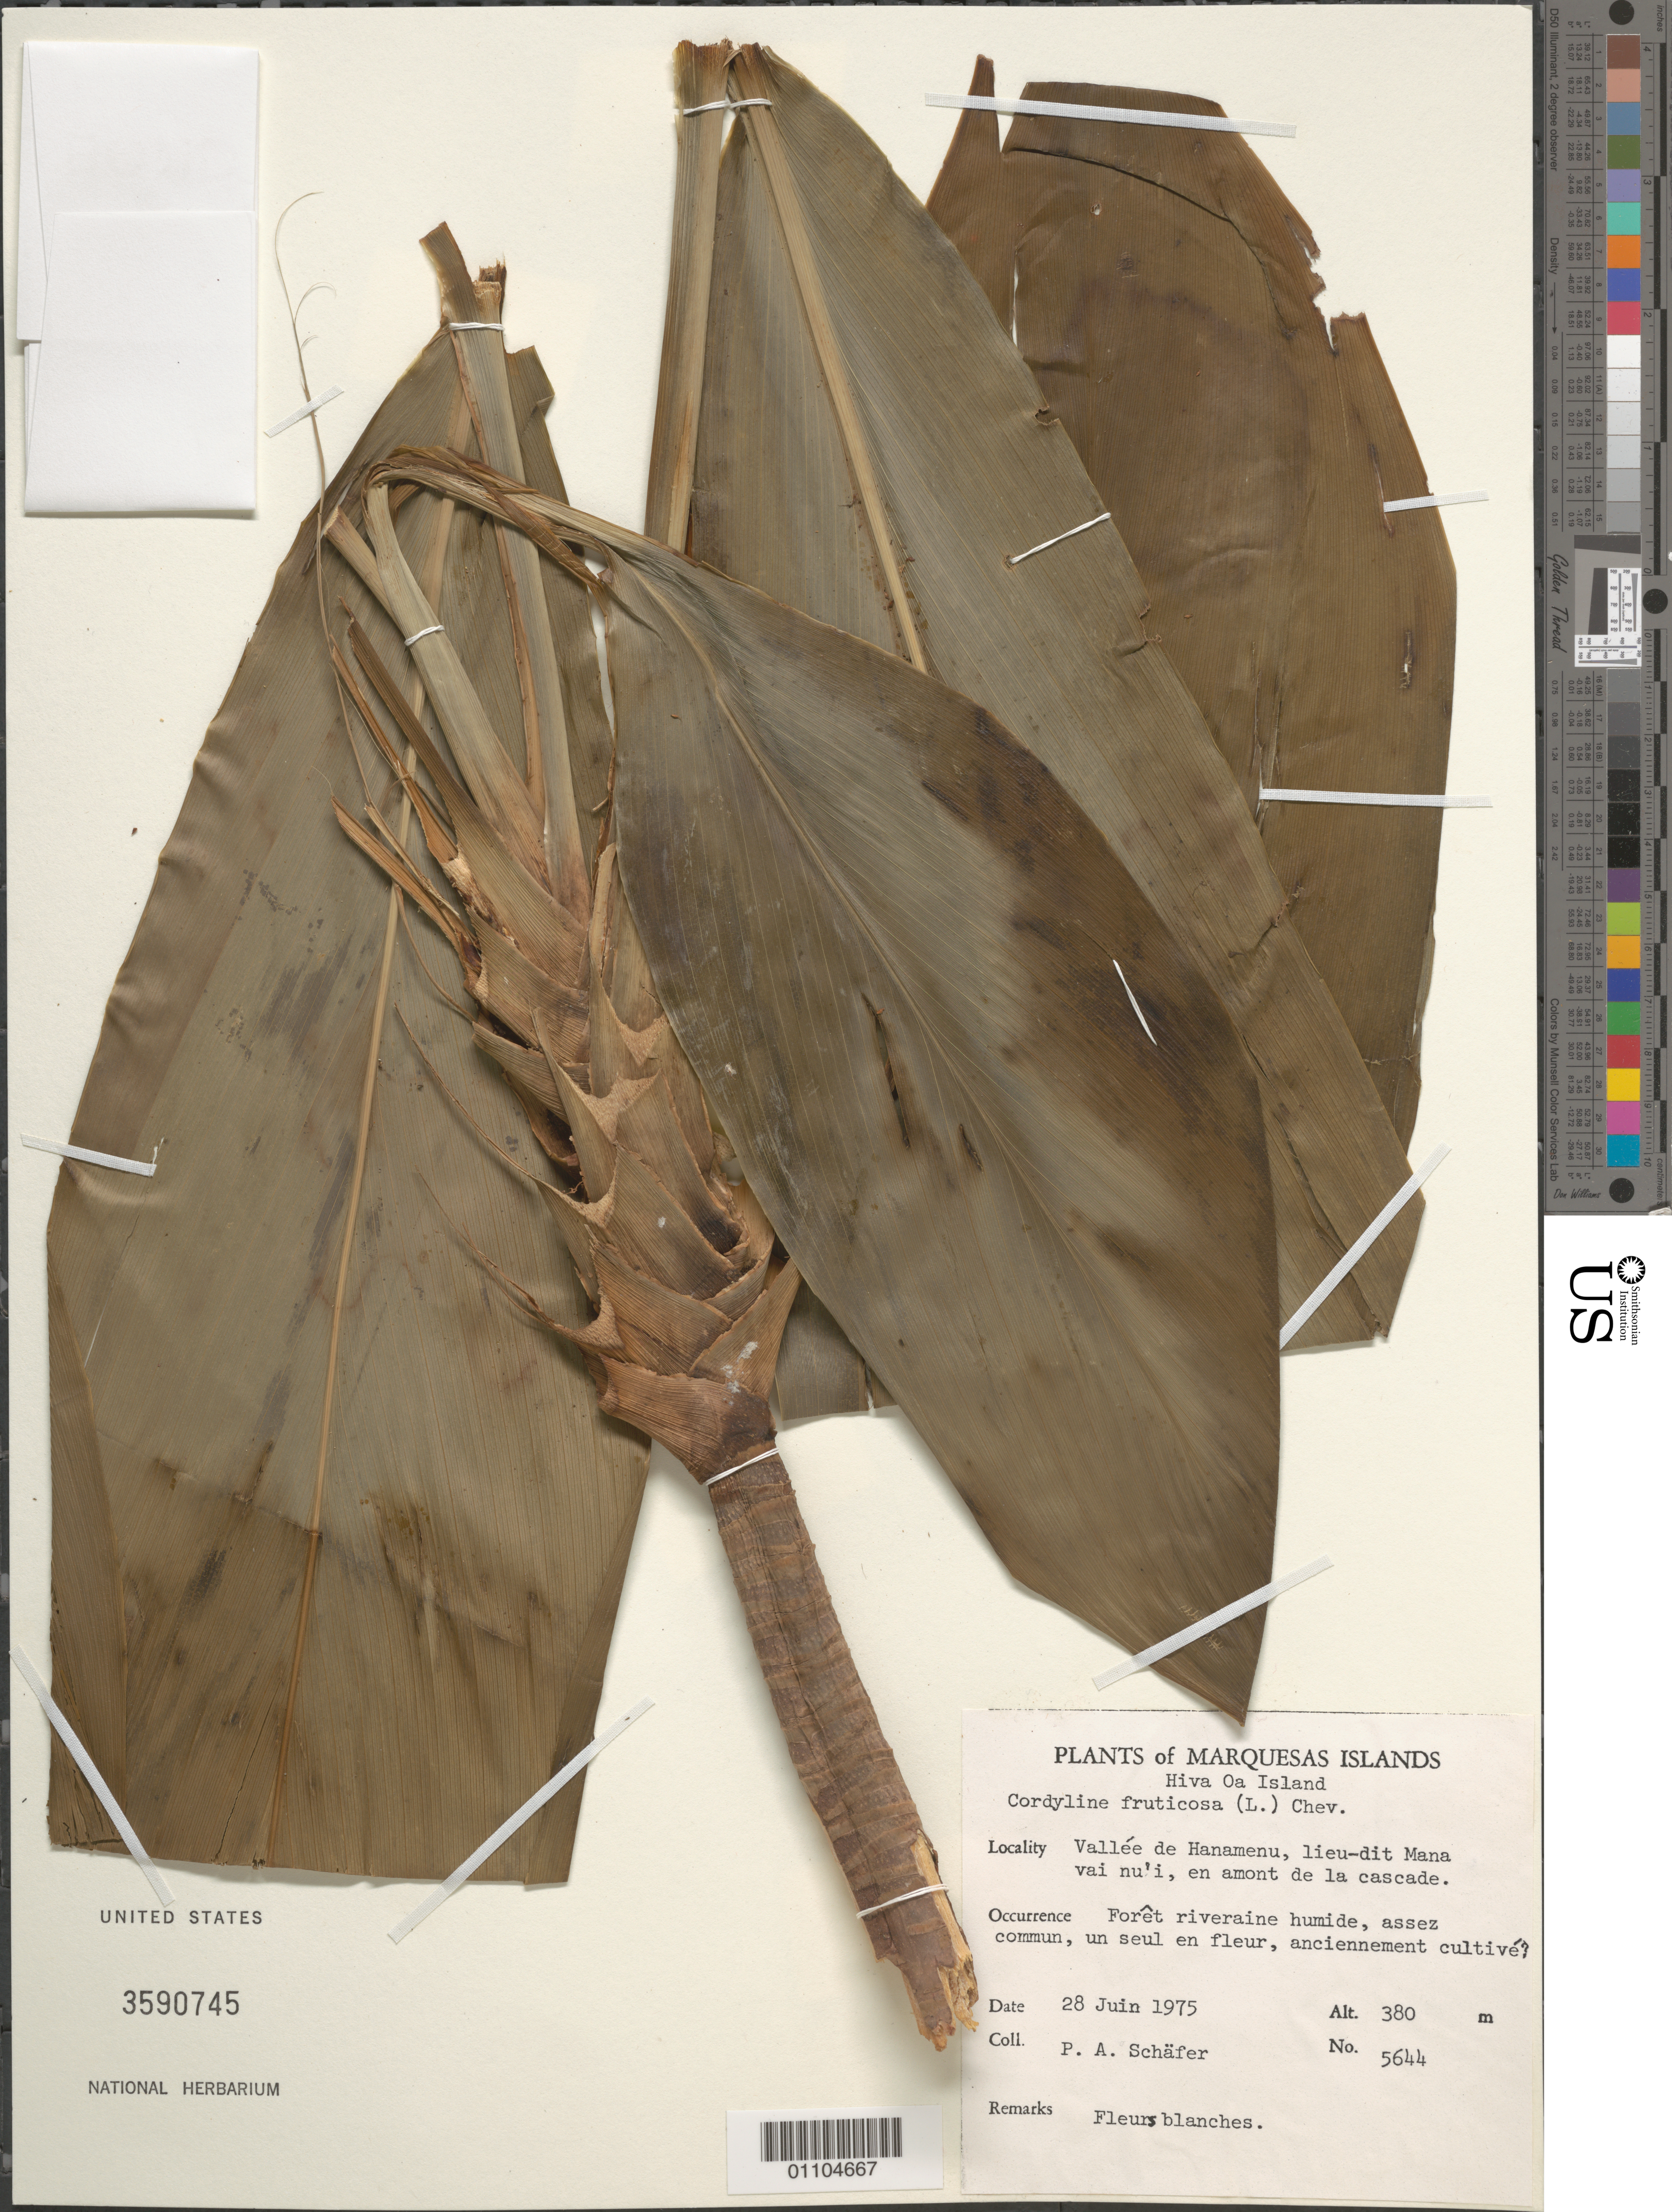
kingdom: Plantae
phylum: Tracheophyta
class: Liliopsida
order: Asparagales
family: Asparagaceae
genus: Cordyline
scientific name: Cordyline fruticosa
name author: (L.) A. Chev.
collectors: P. A. Schäfer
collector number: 5644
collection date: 1975-06-28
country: French Polynesia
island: Hiva Oa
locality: Vallée de Hanamenu, lieu-dit Mana vai nu'i, en amont de la cascade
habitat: Forêt riveraine humide; assez commun, un seul en fleur, anciennement cultivé?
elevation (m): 380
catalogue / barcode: US 3590745